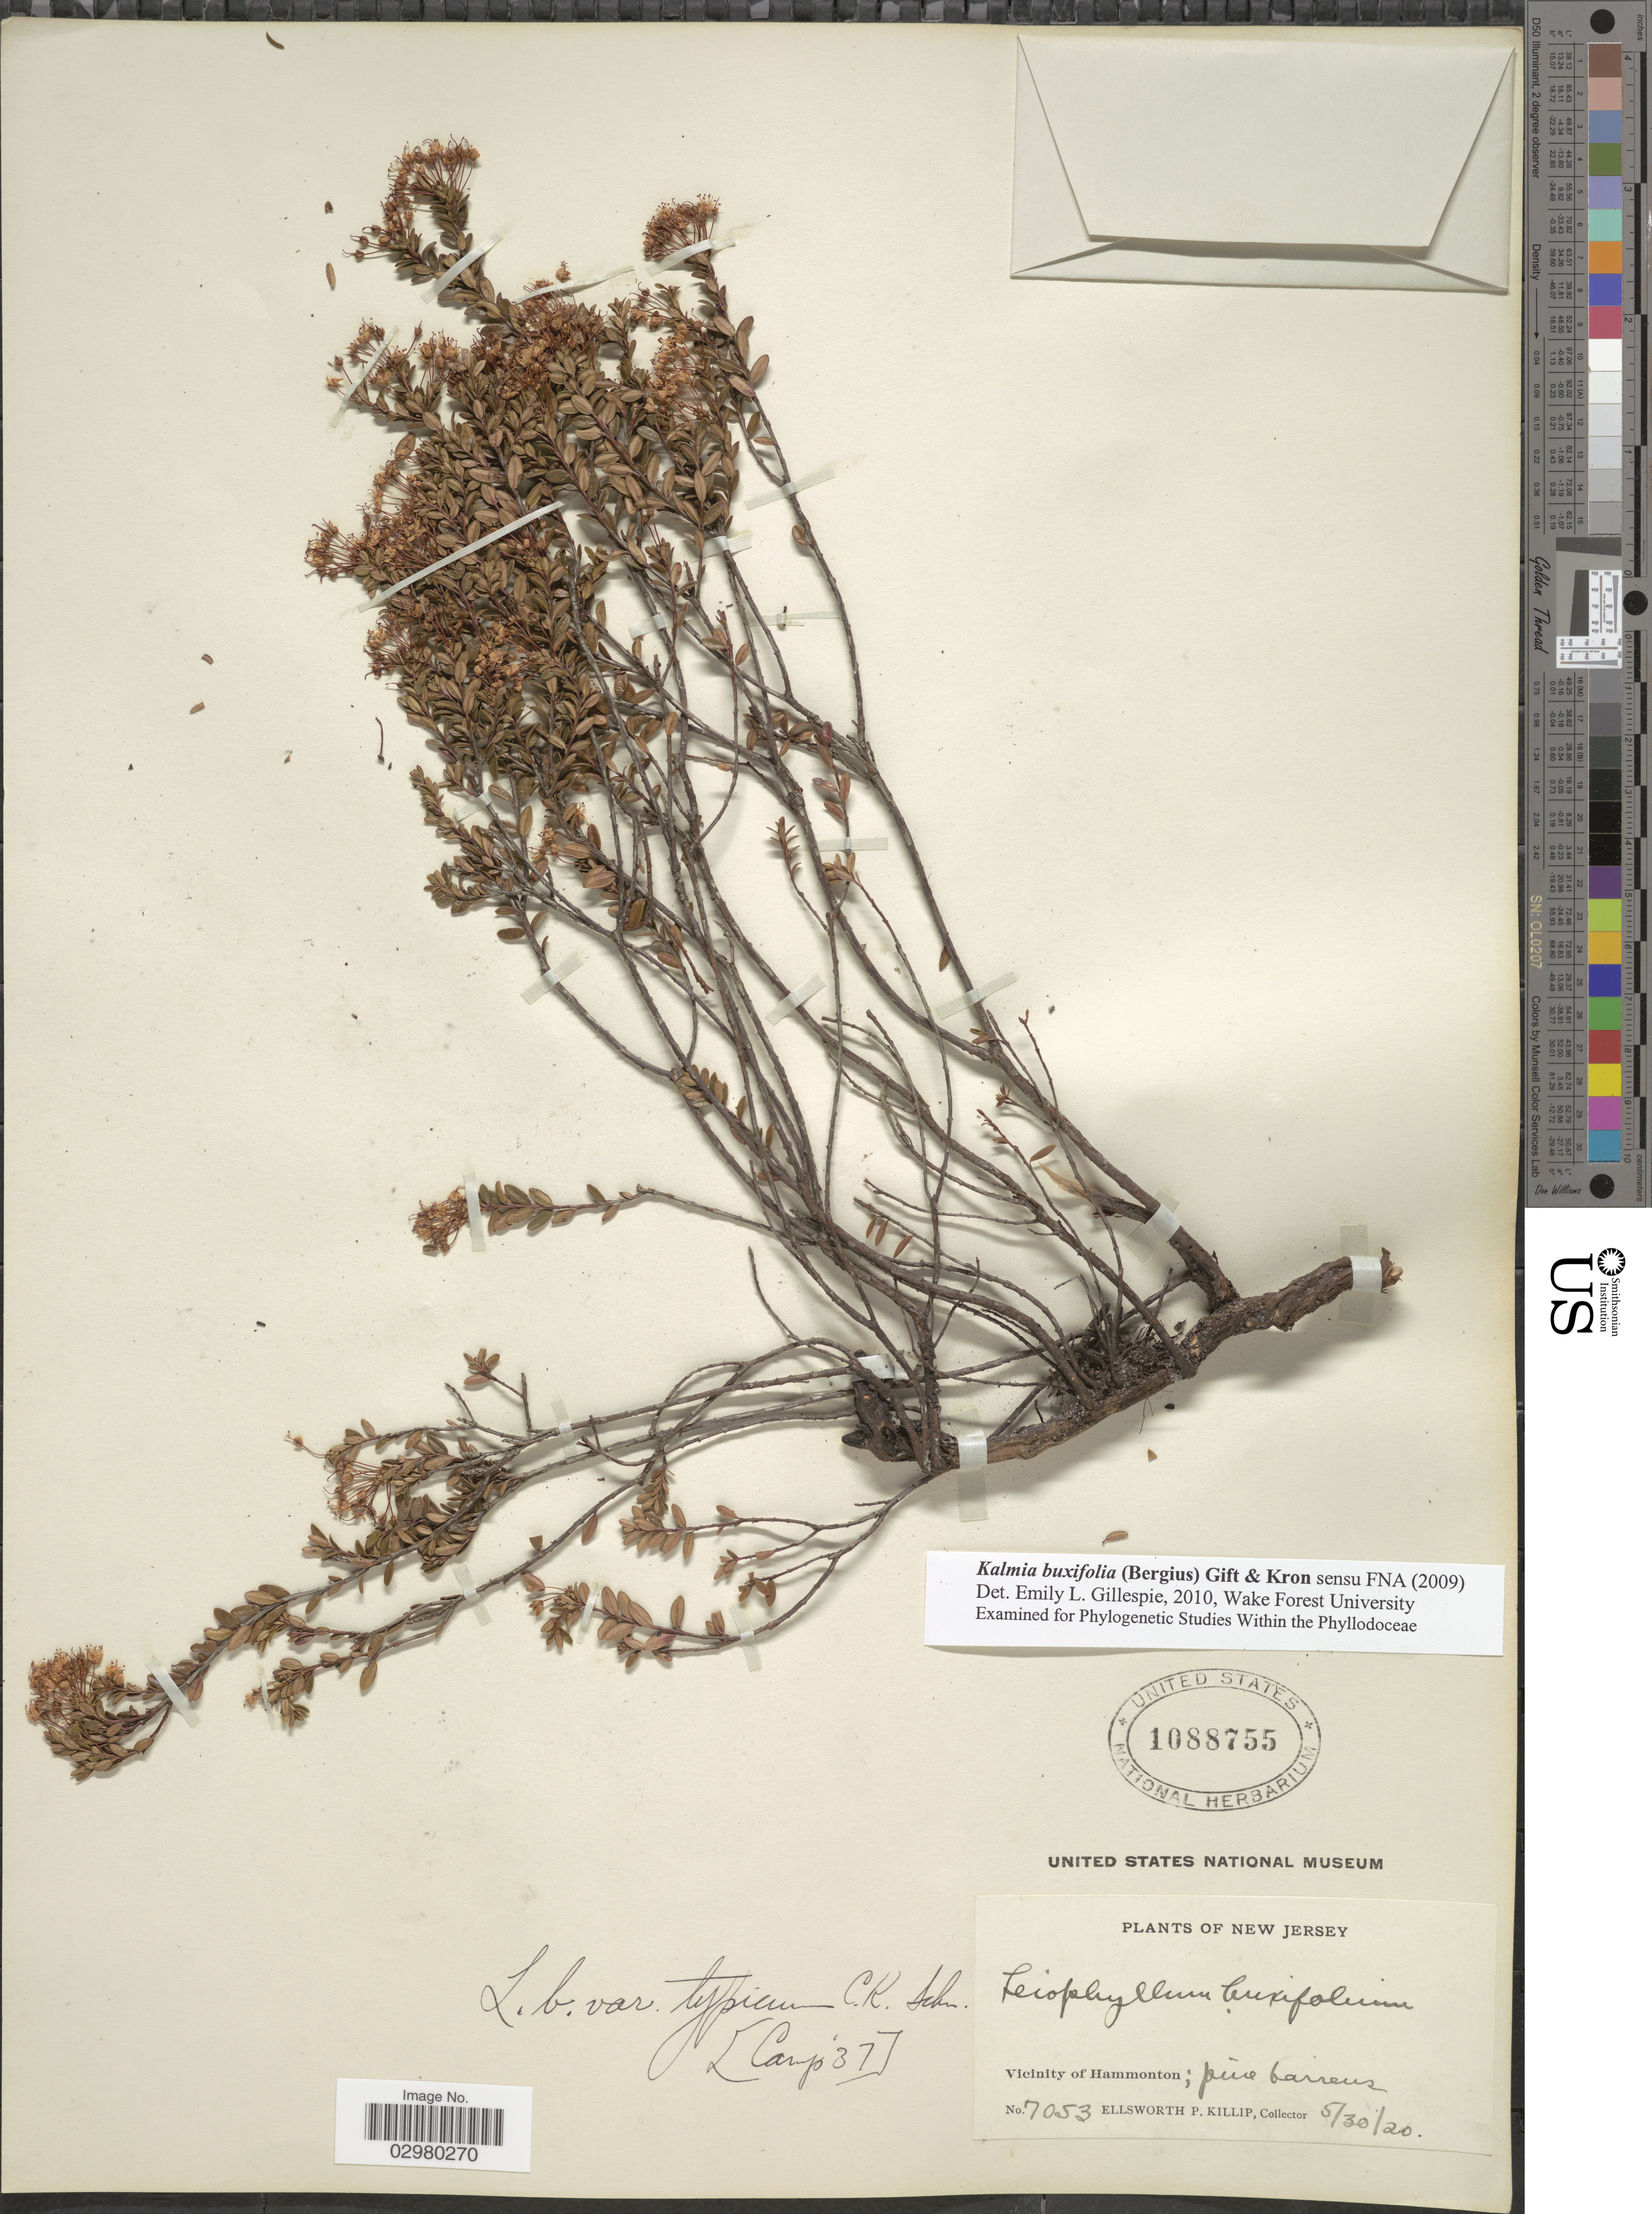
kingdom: Plantae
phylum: Tracheophyta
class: Magnoliopsida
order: Ericales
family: Ericaceae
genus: Leiophyllum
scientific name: Leiophyllum buxifolium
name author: (Bergius) Elliott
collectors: E. P. Killip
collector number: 7053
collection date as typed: Transcribed d/m/y: 30/5/20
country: United States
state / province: New Jersey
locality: Vicinity of Hammonton; pine barrens.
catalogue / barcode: US 1088755